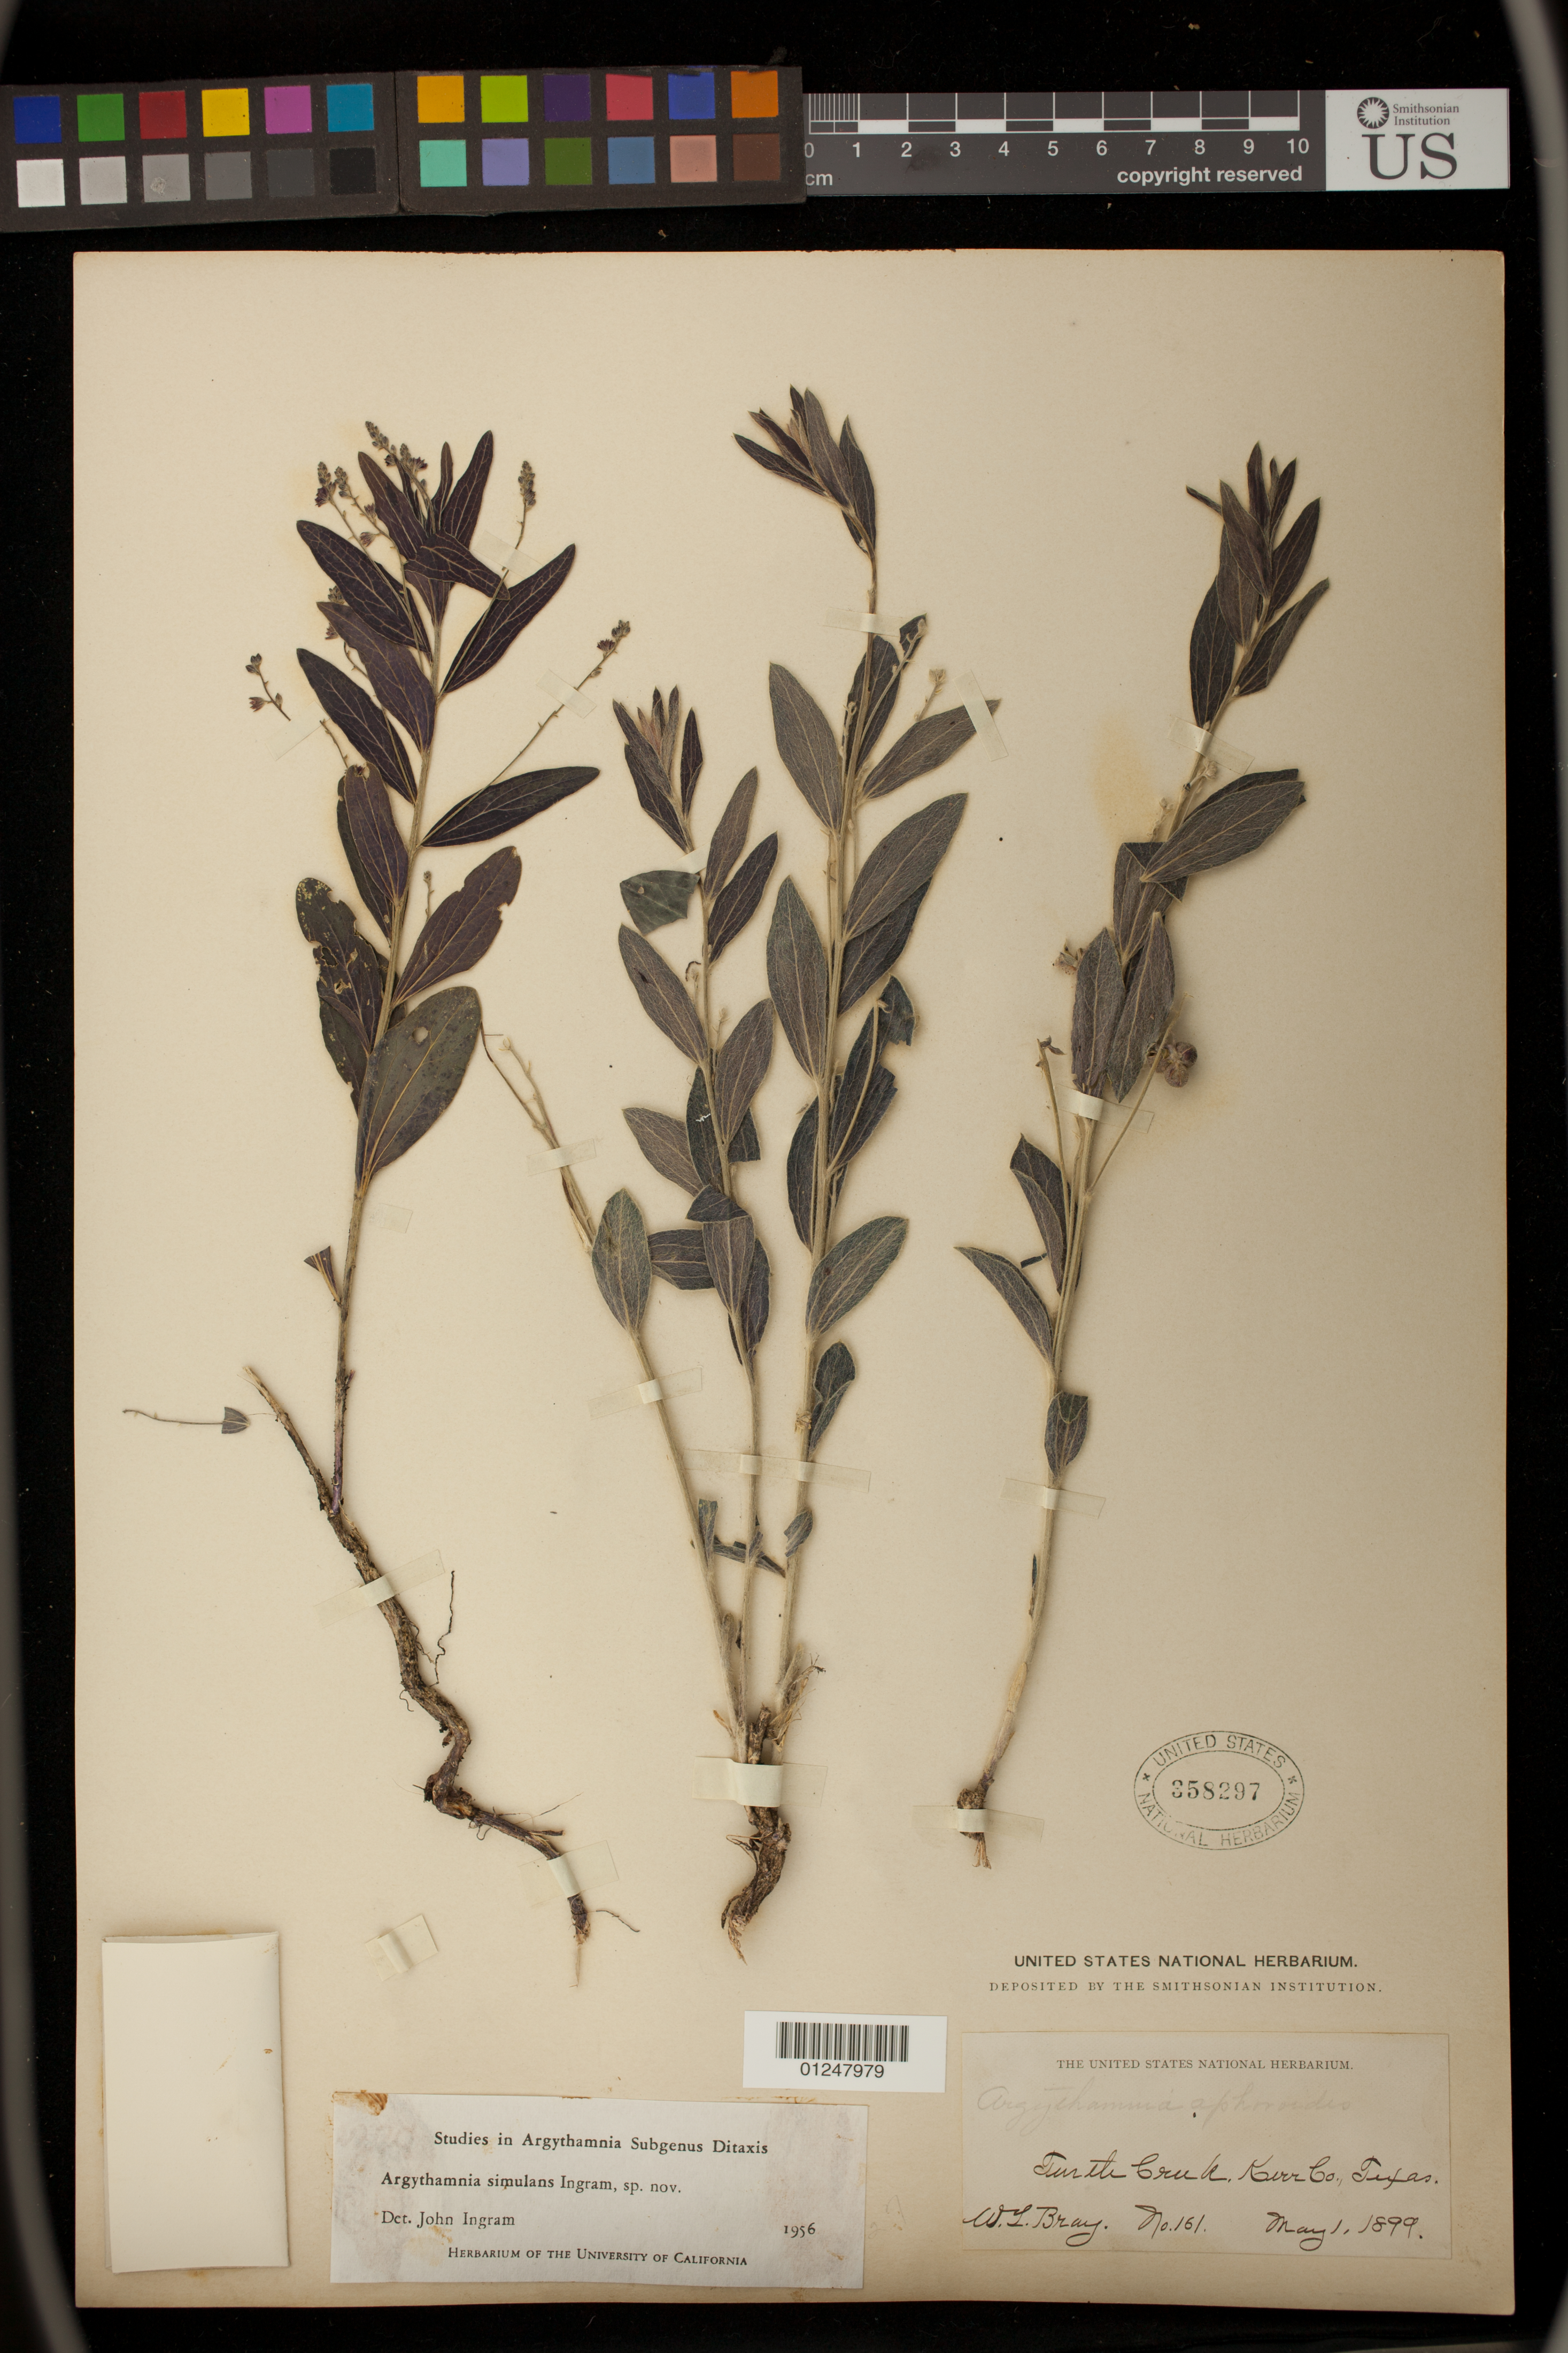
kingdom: Plantae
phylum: Tracheophyta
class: Magnoliopsida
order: Malpighiales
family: Euphorbiaceae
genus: Argythamnia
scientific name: Argythamnia simulans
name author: Ingram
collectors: W. Bray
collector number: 161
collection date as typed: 1 May 1899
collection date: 1899-05-01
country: United States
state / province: Texas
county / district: Kerr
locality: Turtle Creek.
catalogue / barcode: US 358297